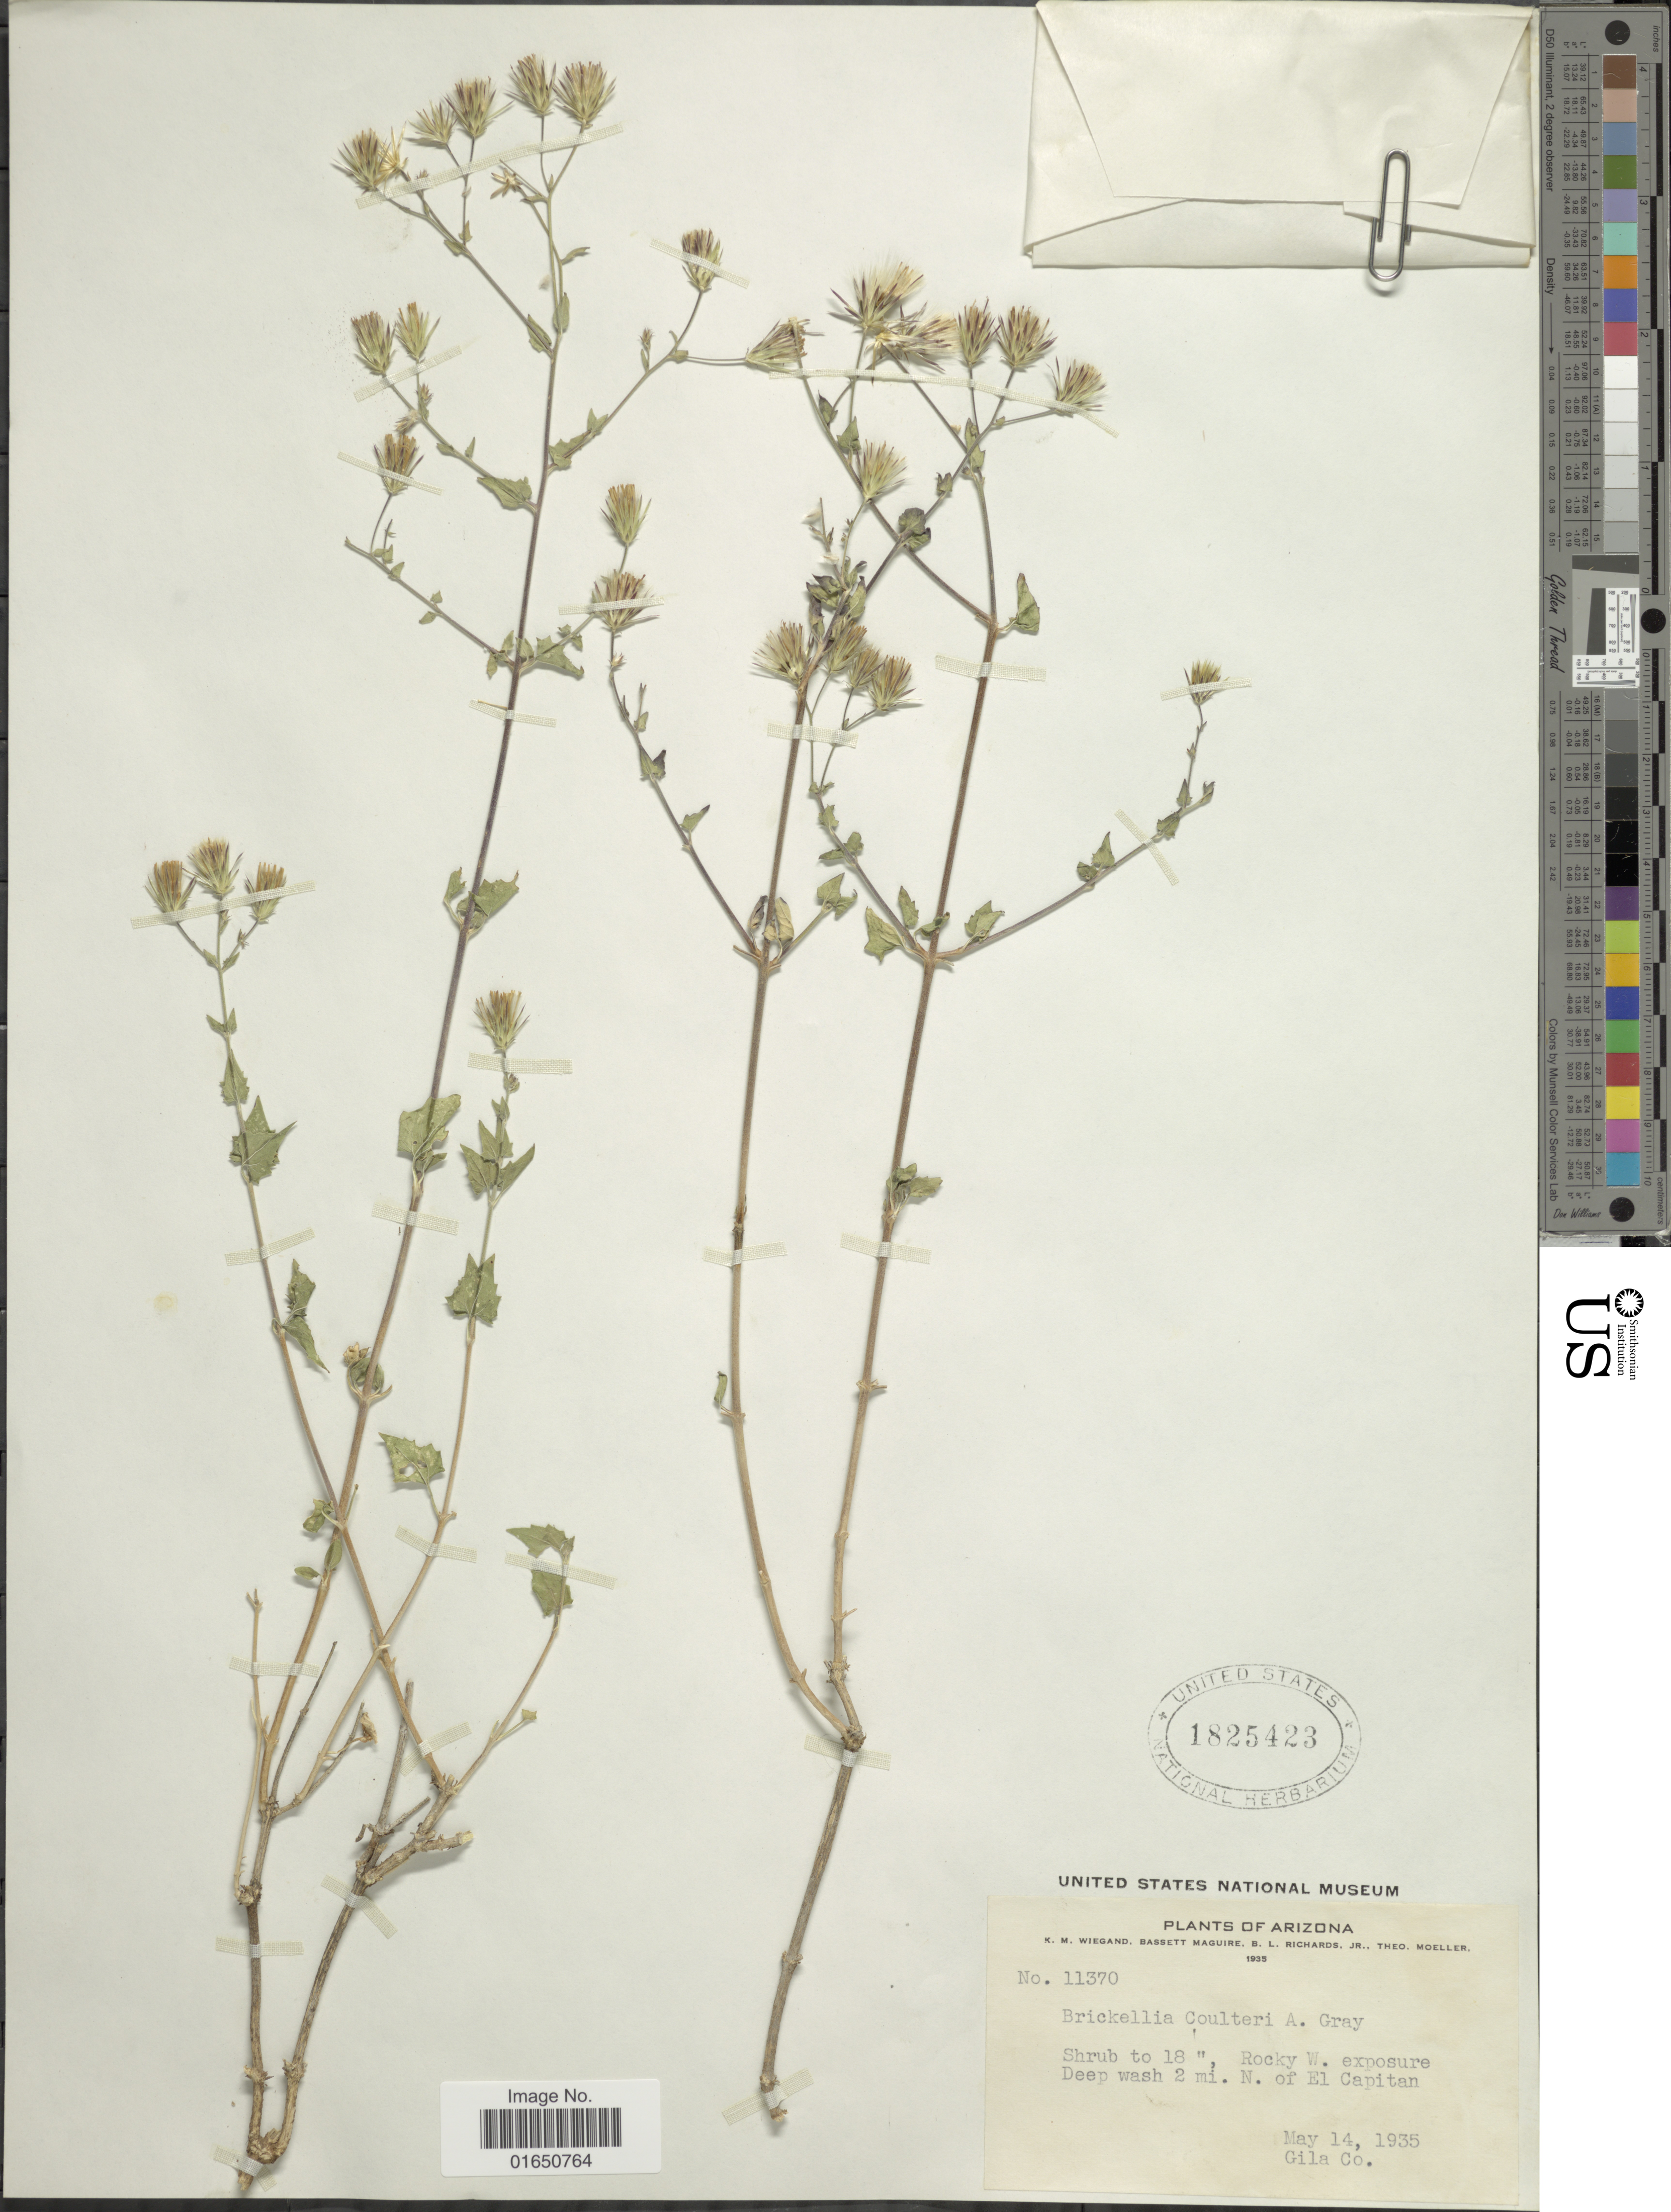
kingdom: Plantae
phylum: Tracheophyta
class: Magnoliopsida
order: Asterales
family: Asteraceae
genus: Brickellia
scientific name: Brickellia coulteri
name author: A. Gray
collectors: K. M. Wiegand, B. Maguire, B. Richards & T. Moeller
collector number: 11370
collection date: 1935-05-14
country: United States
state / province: Arizona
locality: Rocky W. exposure, deep wash 2 mi. N. of El Capitan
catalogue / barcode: US 1825423